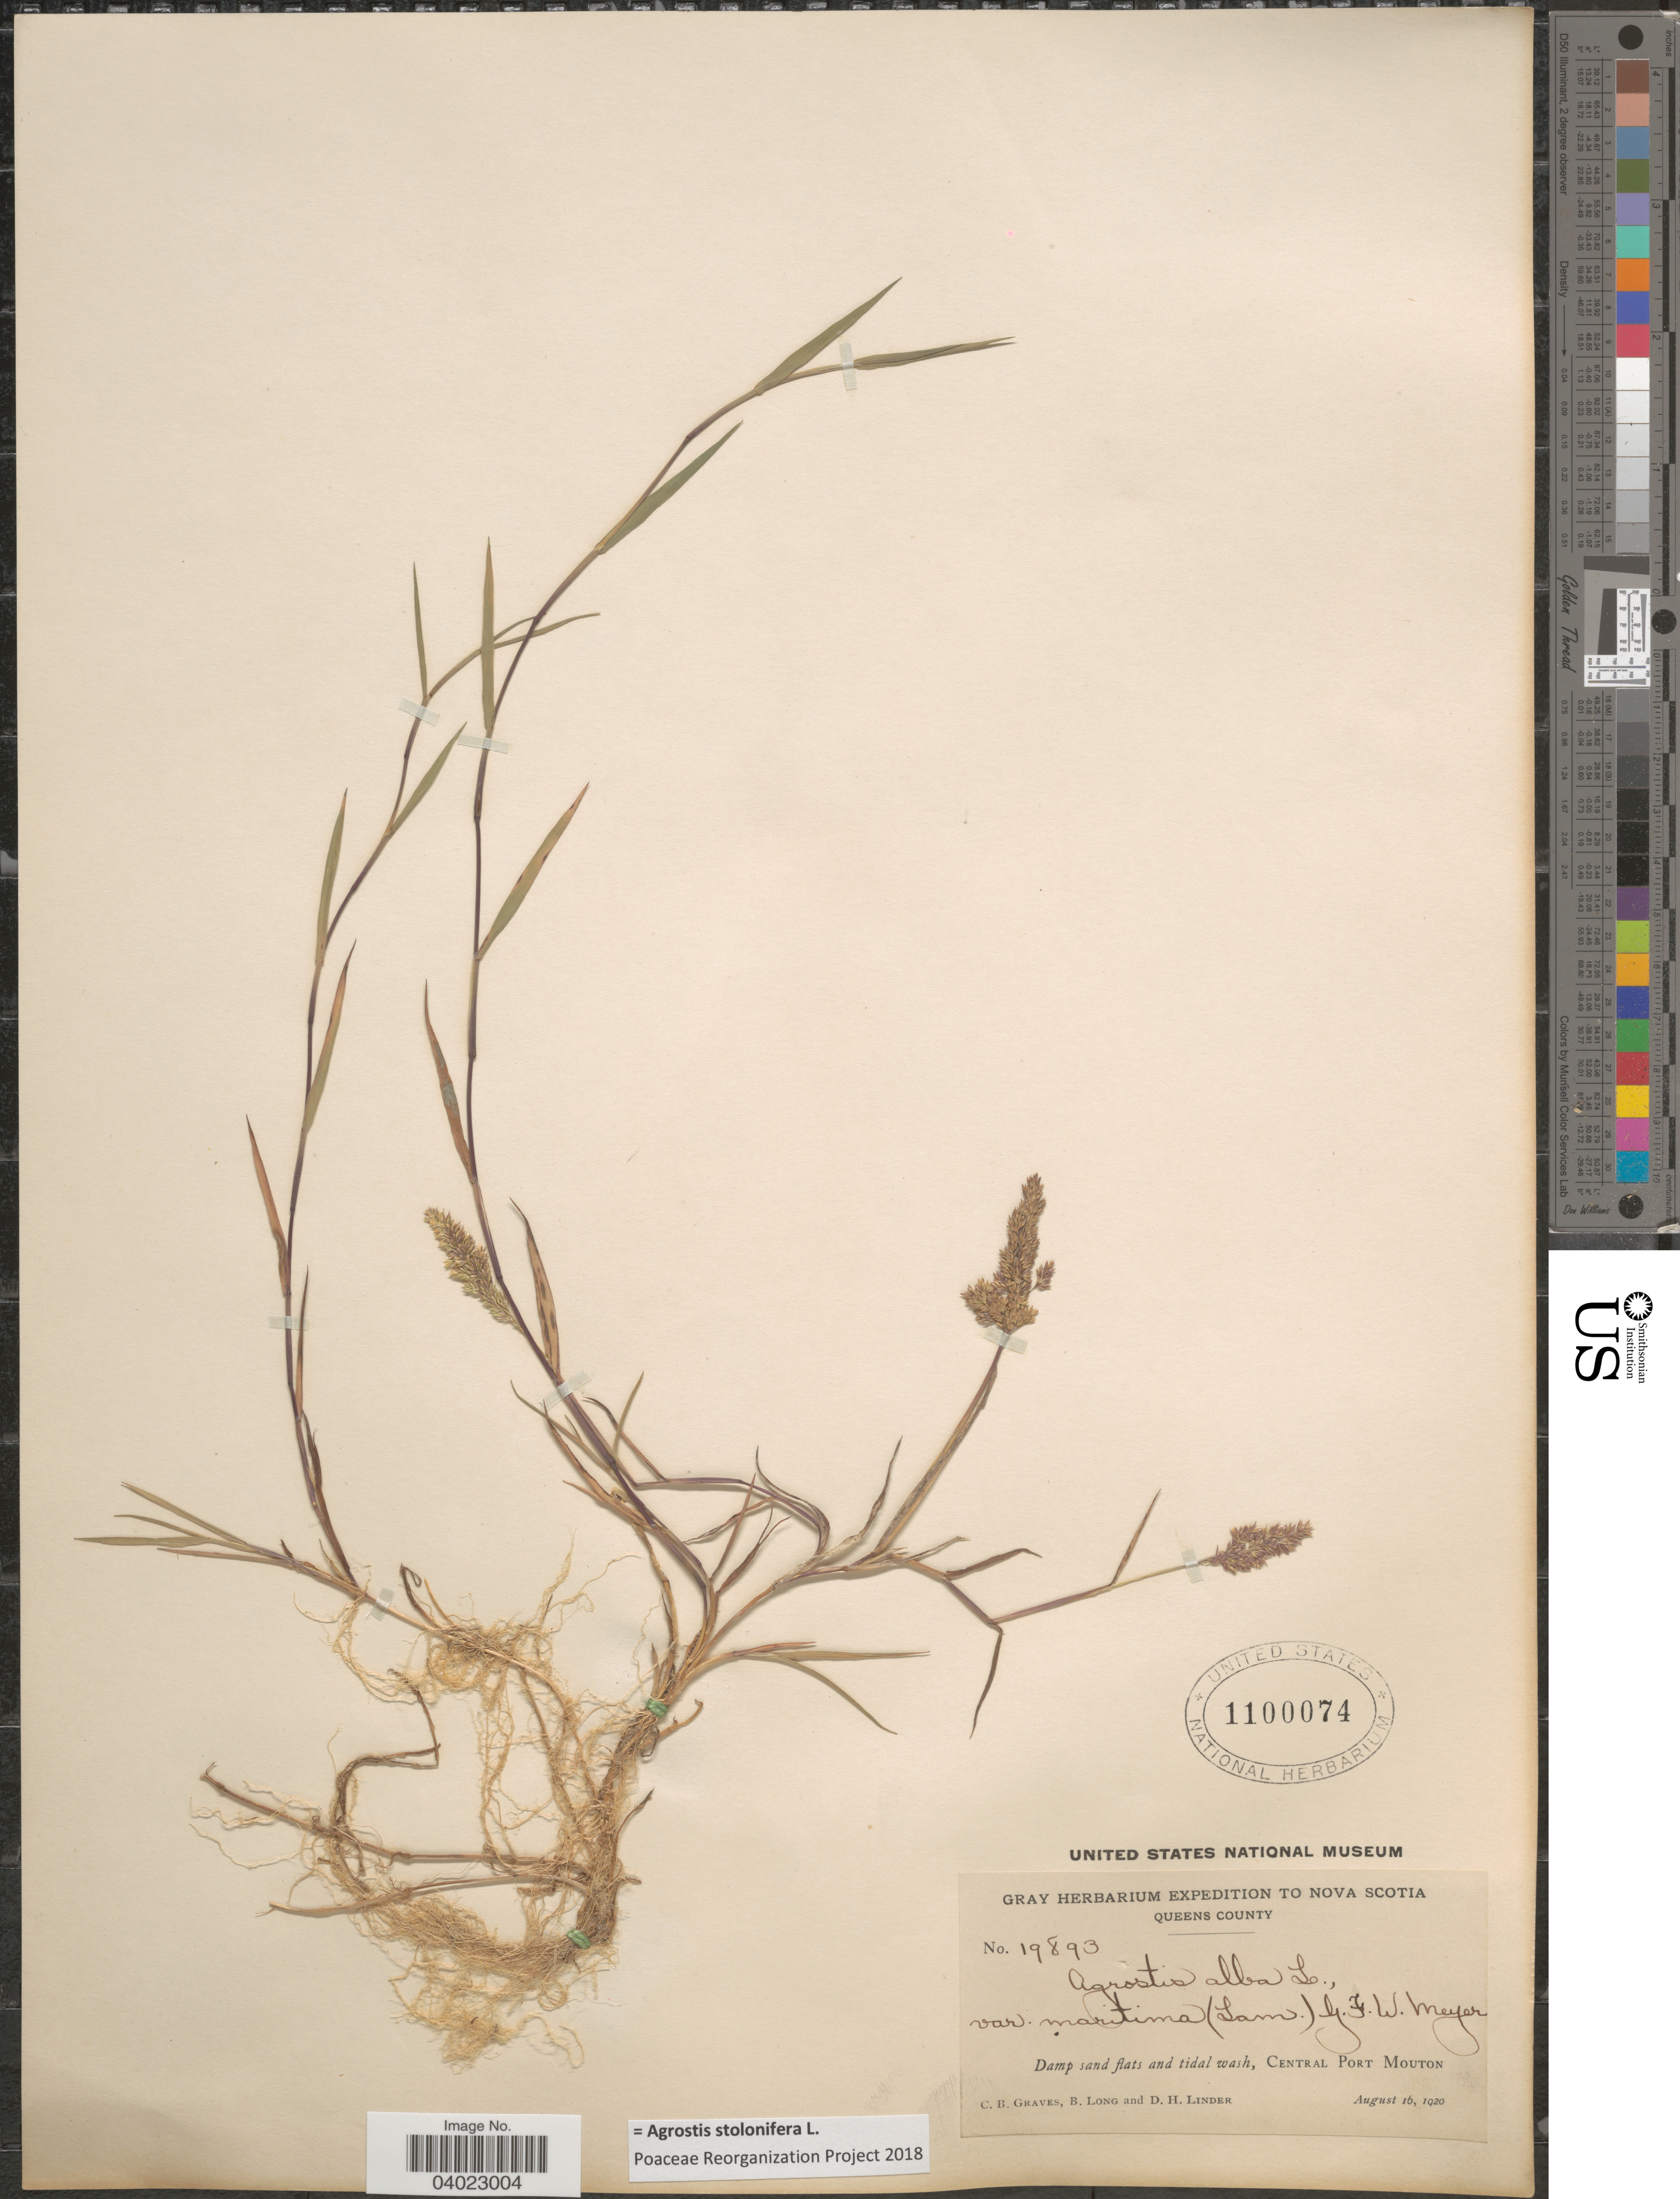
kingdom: Plantae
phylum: Tracheophyta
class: Liliopsida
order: Poales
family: Poaceae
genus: Agrostis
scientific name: Agrostis stolonifera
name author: L.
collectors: C. Graves, B. Long & D. Linder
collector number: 19893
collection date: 1920-08-16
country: Canada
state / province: Nova Scotia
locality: Queens County. Damp sand flats and tidal wash, Central Port Mouton.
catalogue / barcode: US 1100074